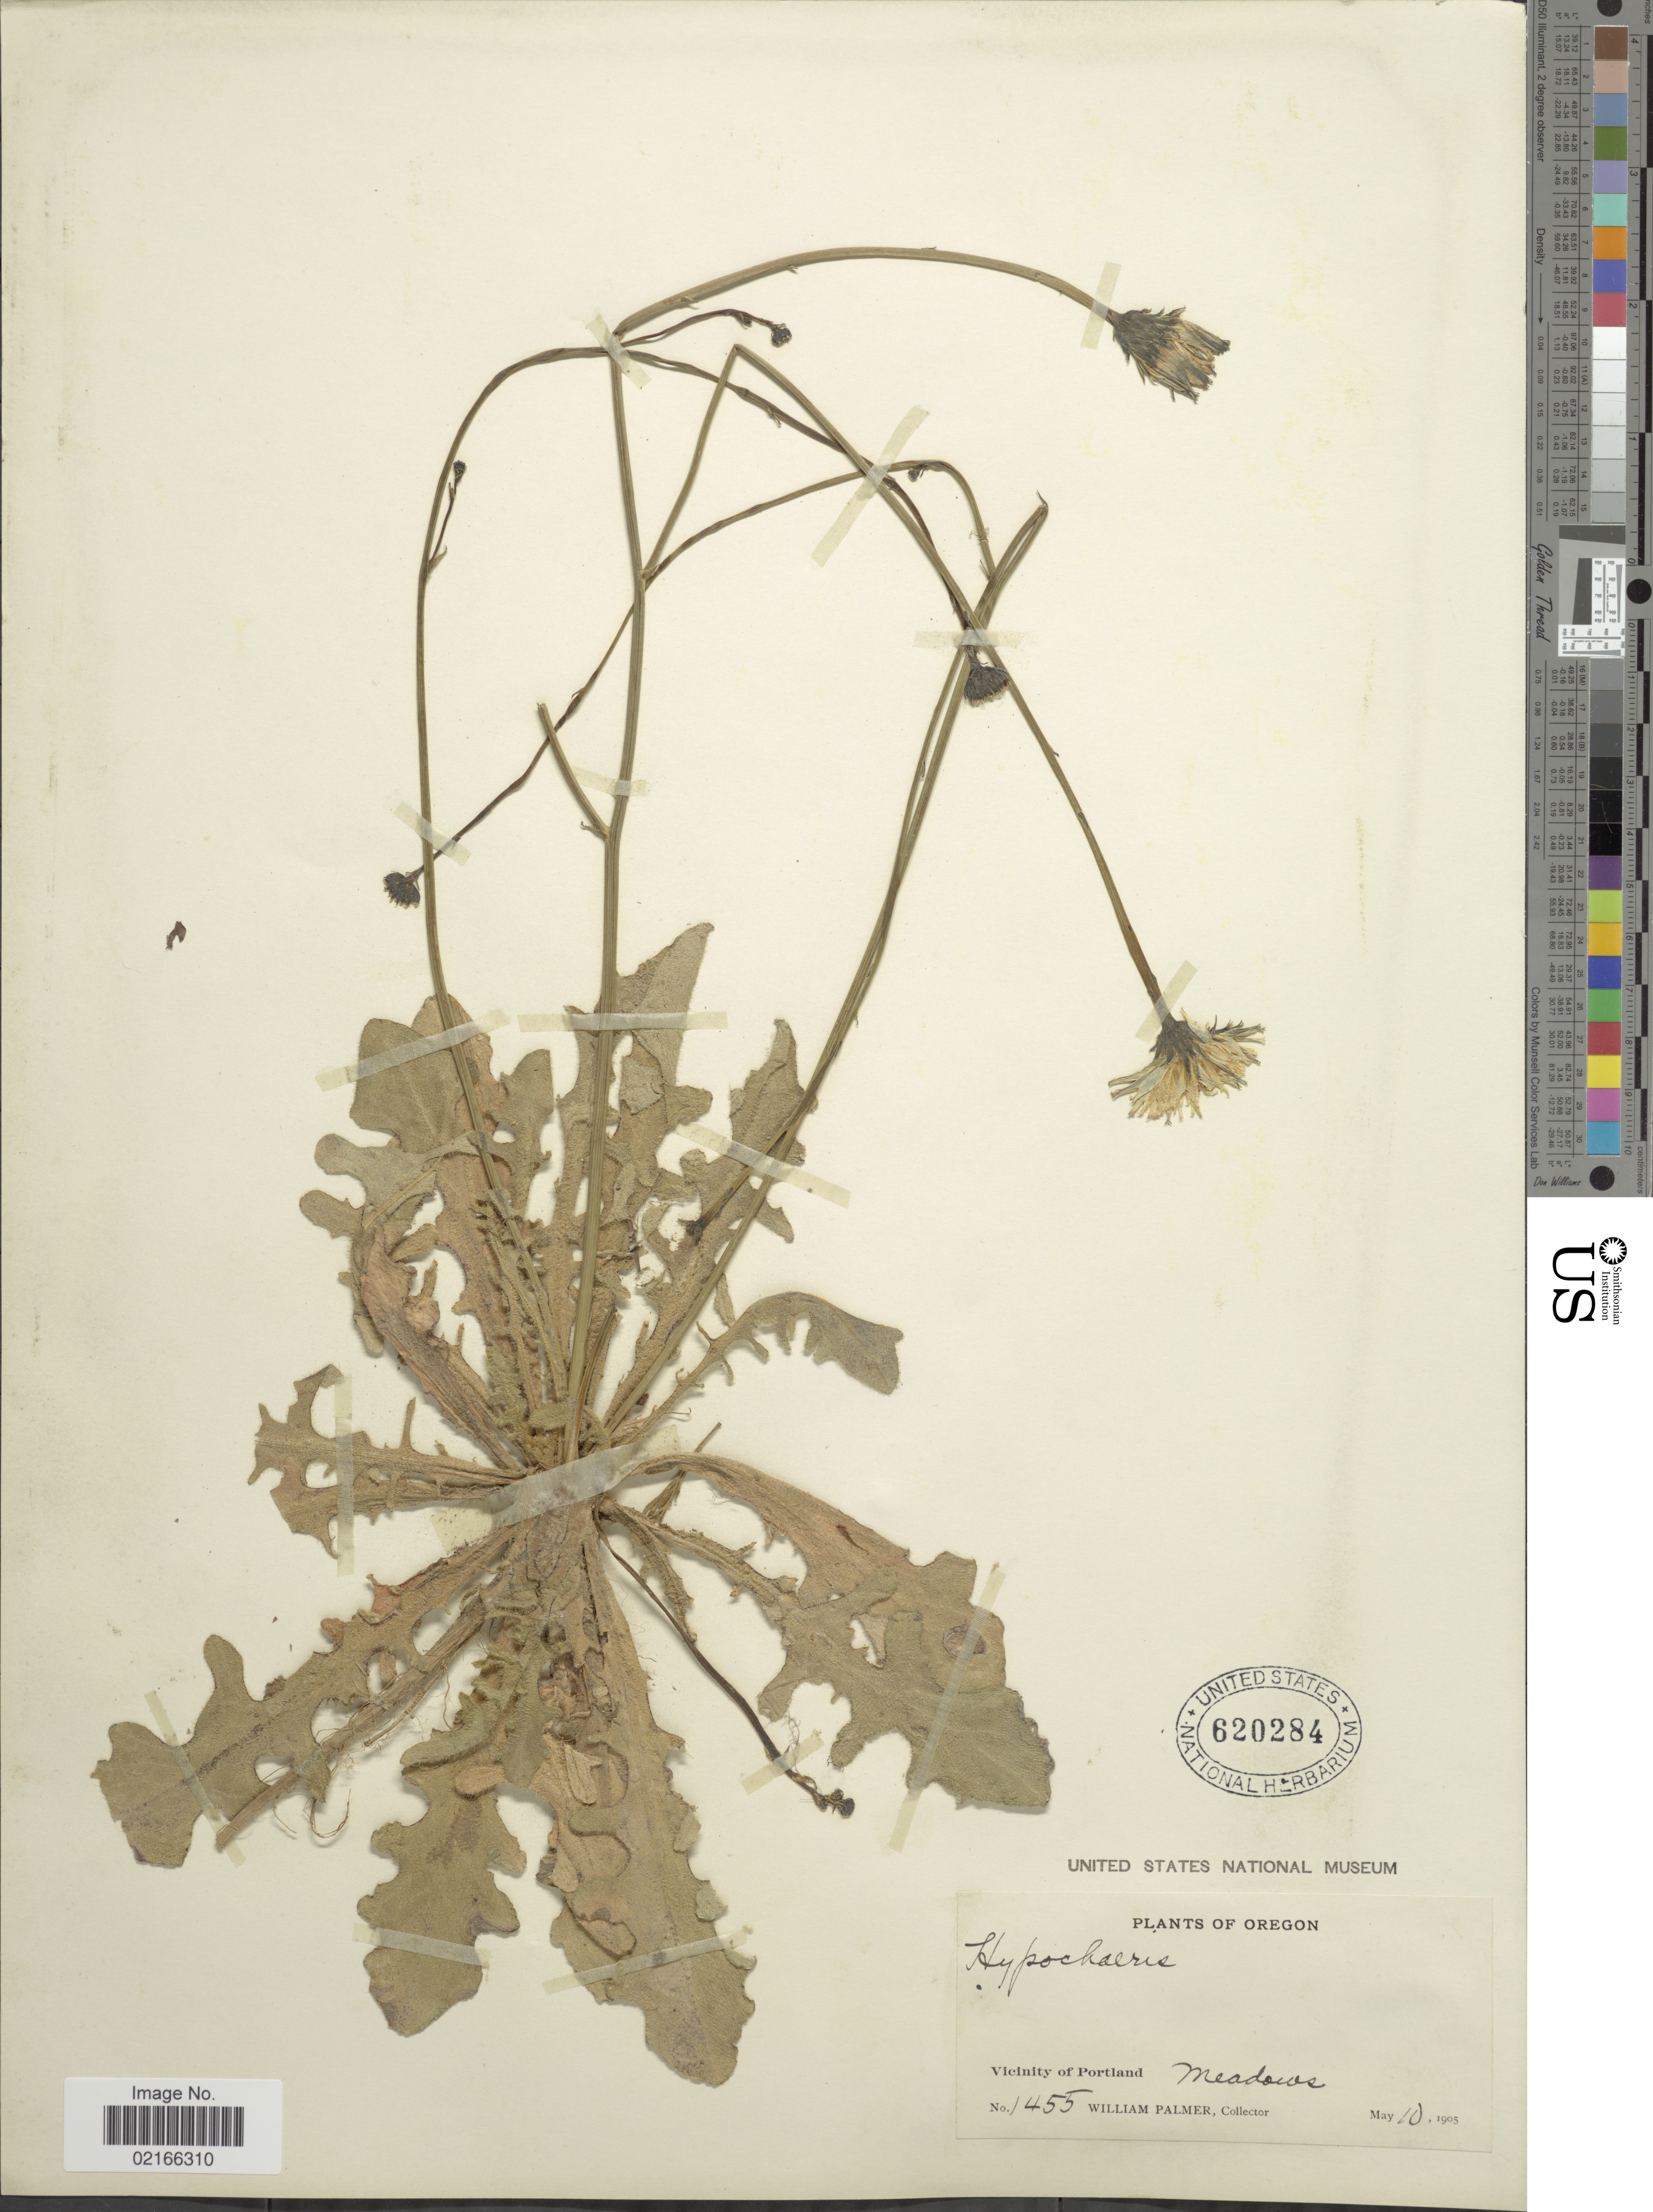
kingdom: Plantae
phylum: Tracheophyta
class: Magnoliopsida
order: Asterales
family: Asteraceae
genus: Hypochaeris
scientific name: Hypochaeris radicata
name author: L.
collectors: W. Palmer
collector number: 1455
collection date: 1905-05-10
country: United States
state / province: Oregon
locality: Vicinity of Portland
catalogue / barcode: US 620284